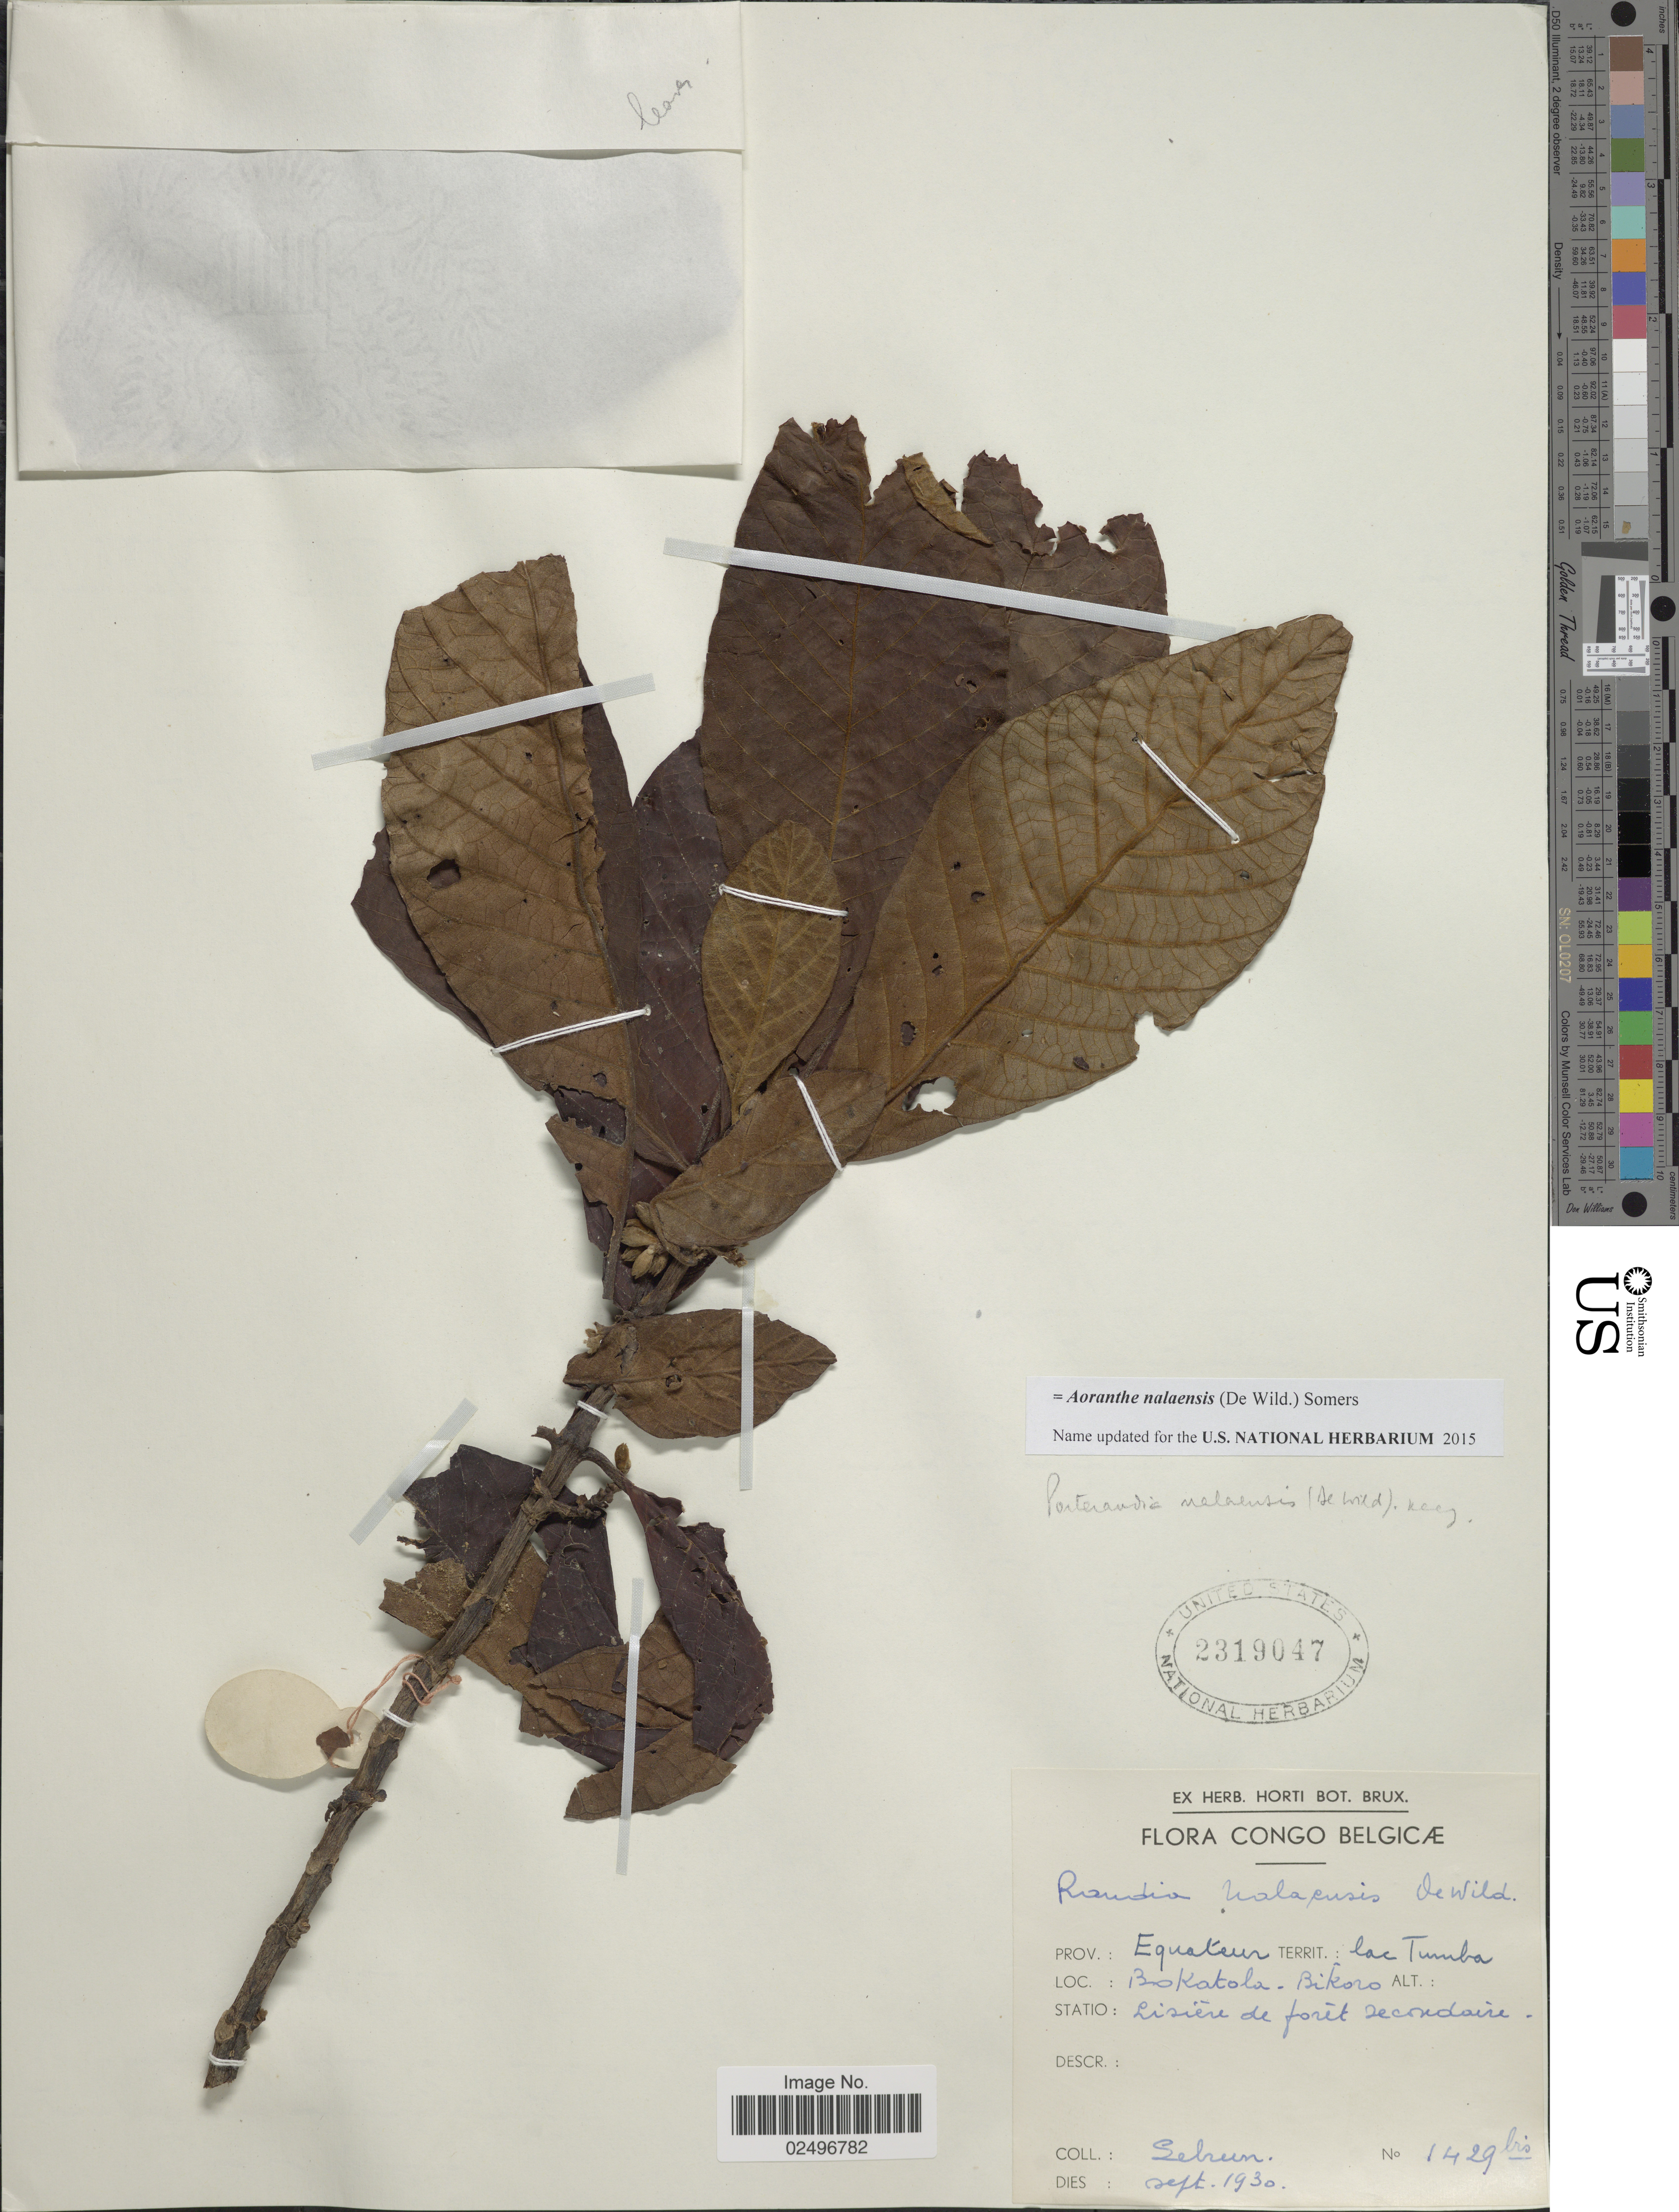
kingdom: Plantae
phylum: Tracheophyta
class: Magnoliopsida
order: Gentianales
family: Rubiaceae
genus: Aoranthe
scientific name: Aoranthe nalaensis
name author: (De Wild.) Somers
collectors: J.A. Lebrun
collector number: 1429bis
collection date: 1930-09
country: Congo, Democratic Republic of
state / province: Equateur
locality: Congo Belgicæ, Territ: lac Tumba, Bokatola - Bikoro, Statio: Lisiére de forét secondaire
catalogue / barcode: US 2319047